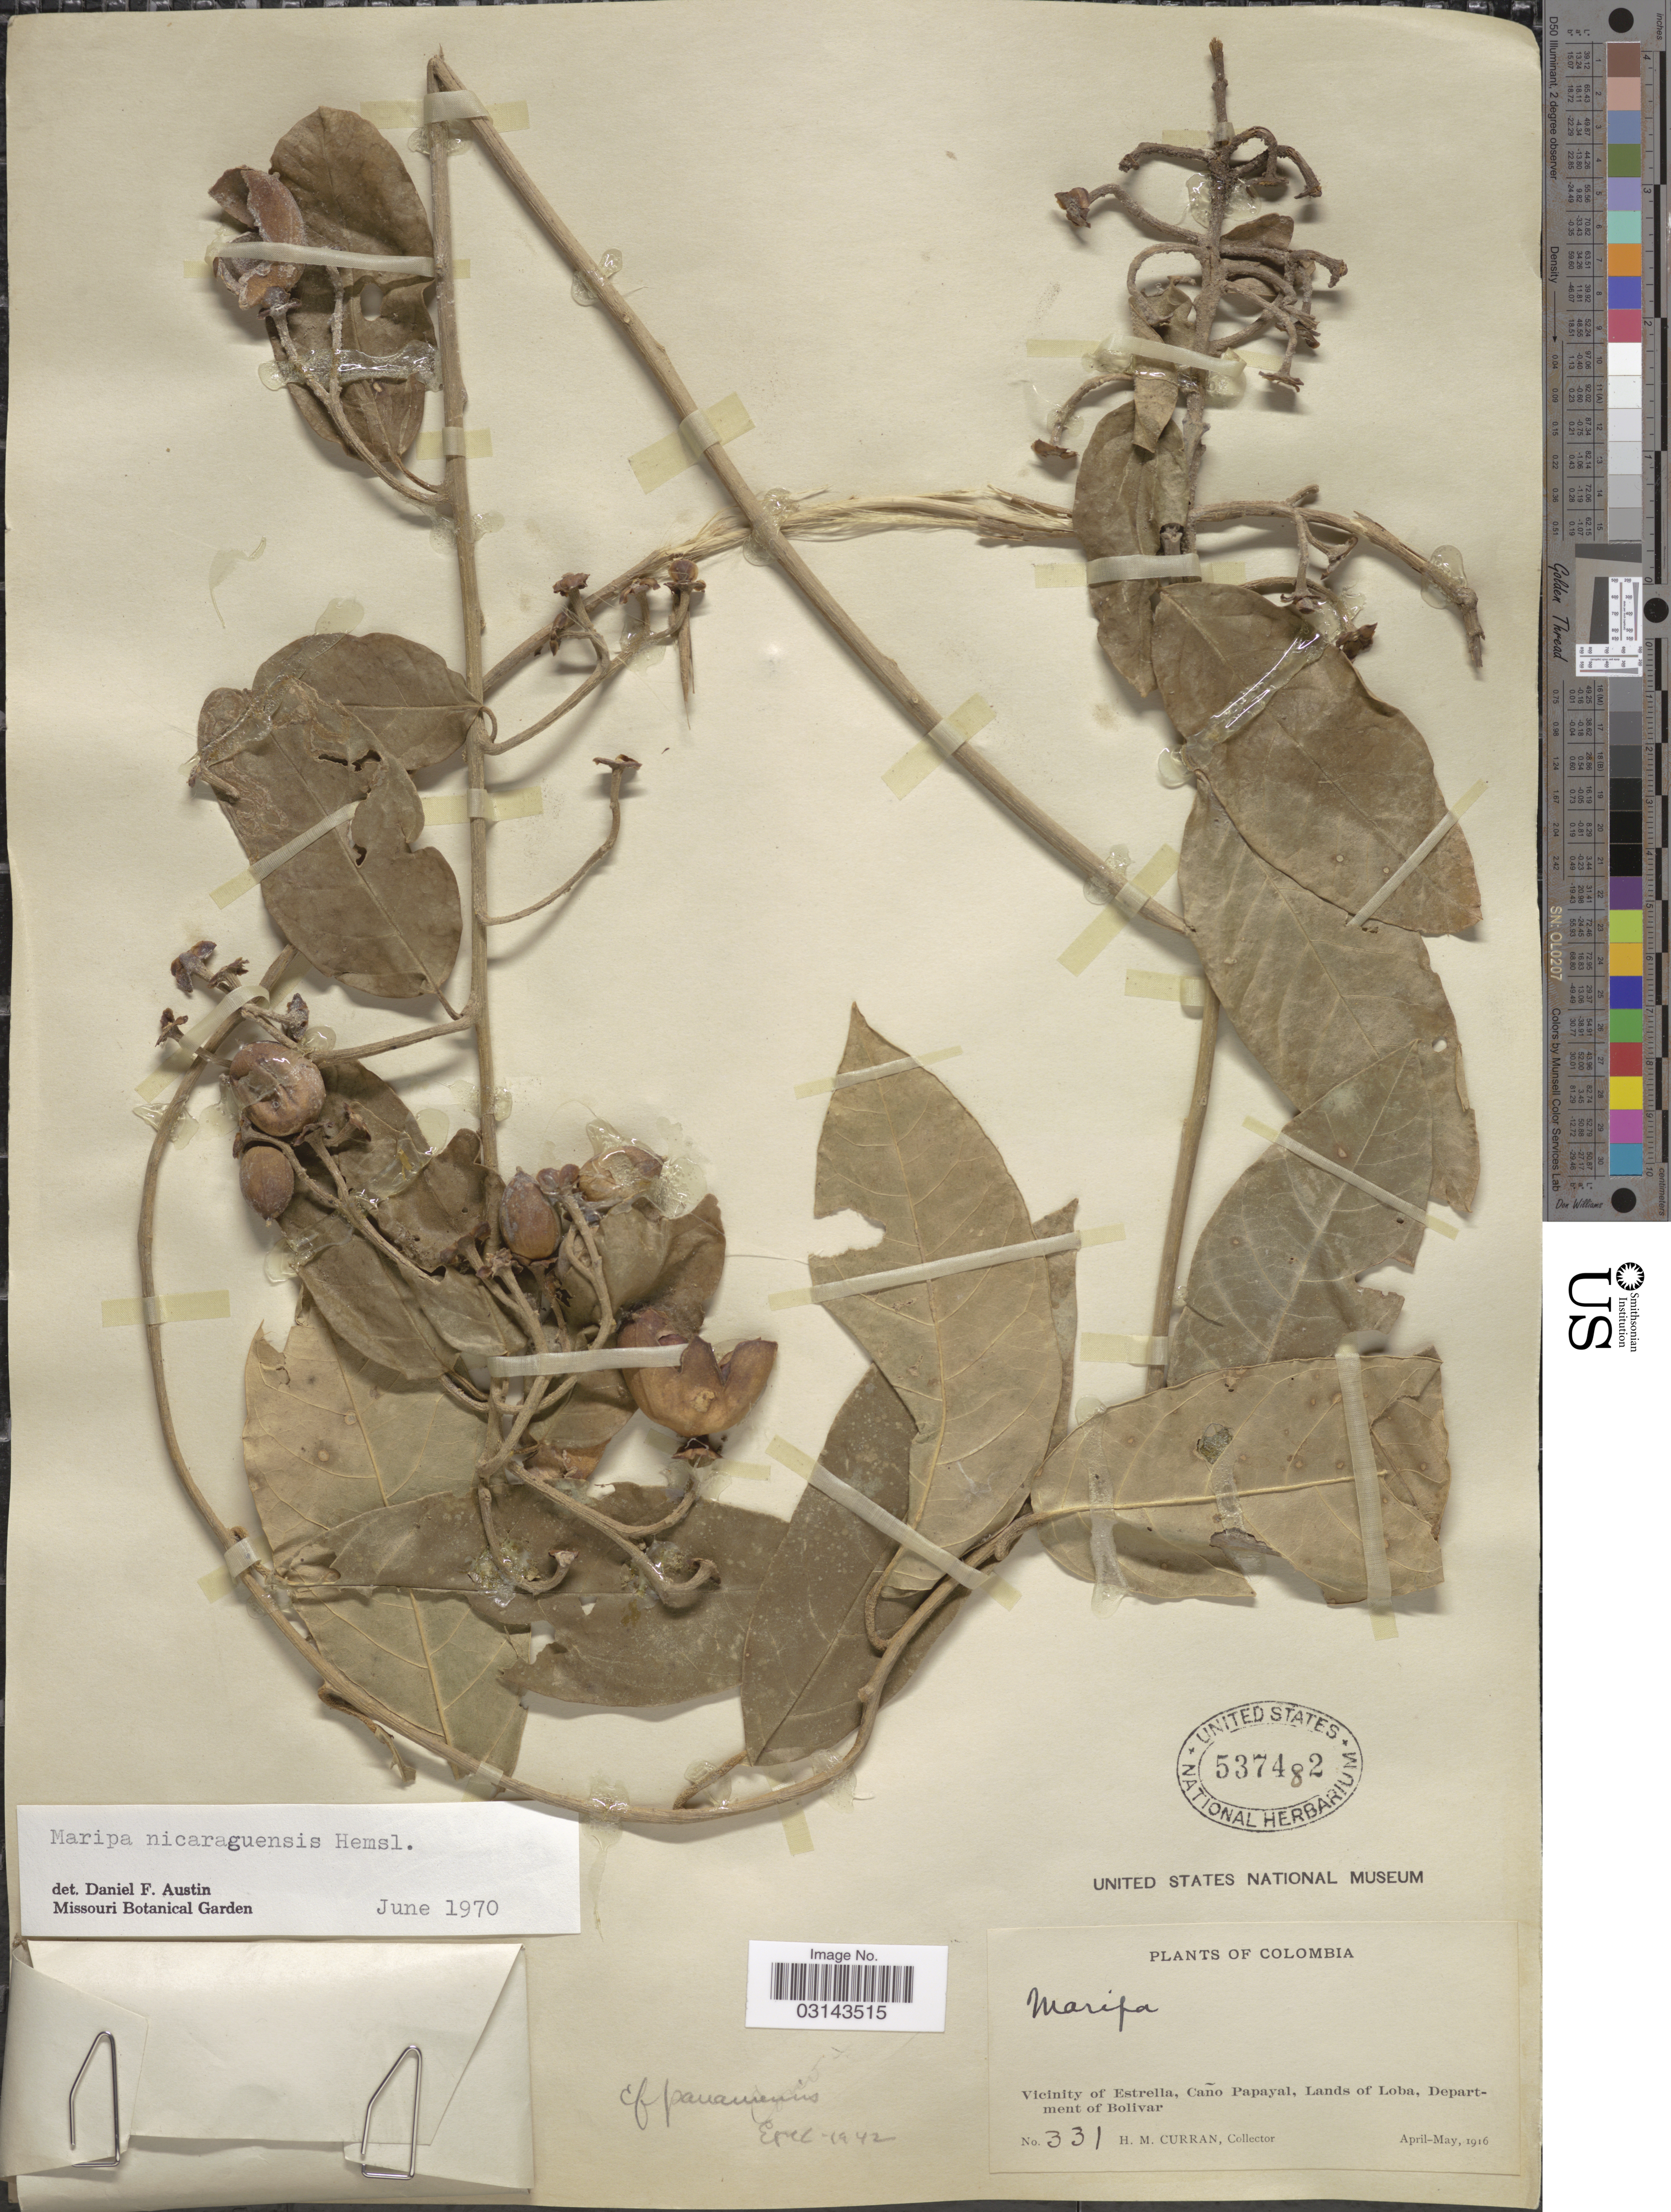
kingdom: Plantae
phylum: Tracheophyta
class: Magnoliopsida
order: Solanales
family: Convolvulaceae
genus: Maripa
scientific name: Maripa nicaraguensis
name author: Hemsl.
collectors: H. M. Curran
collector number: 331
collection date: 1916-04/1916-05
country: Colombia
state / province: Bolívar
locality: Vicinity of Estrella, Caño Papayal, Lands of Loba, Department of Bolivar.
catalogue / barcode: US 537482